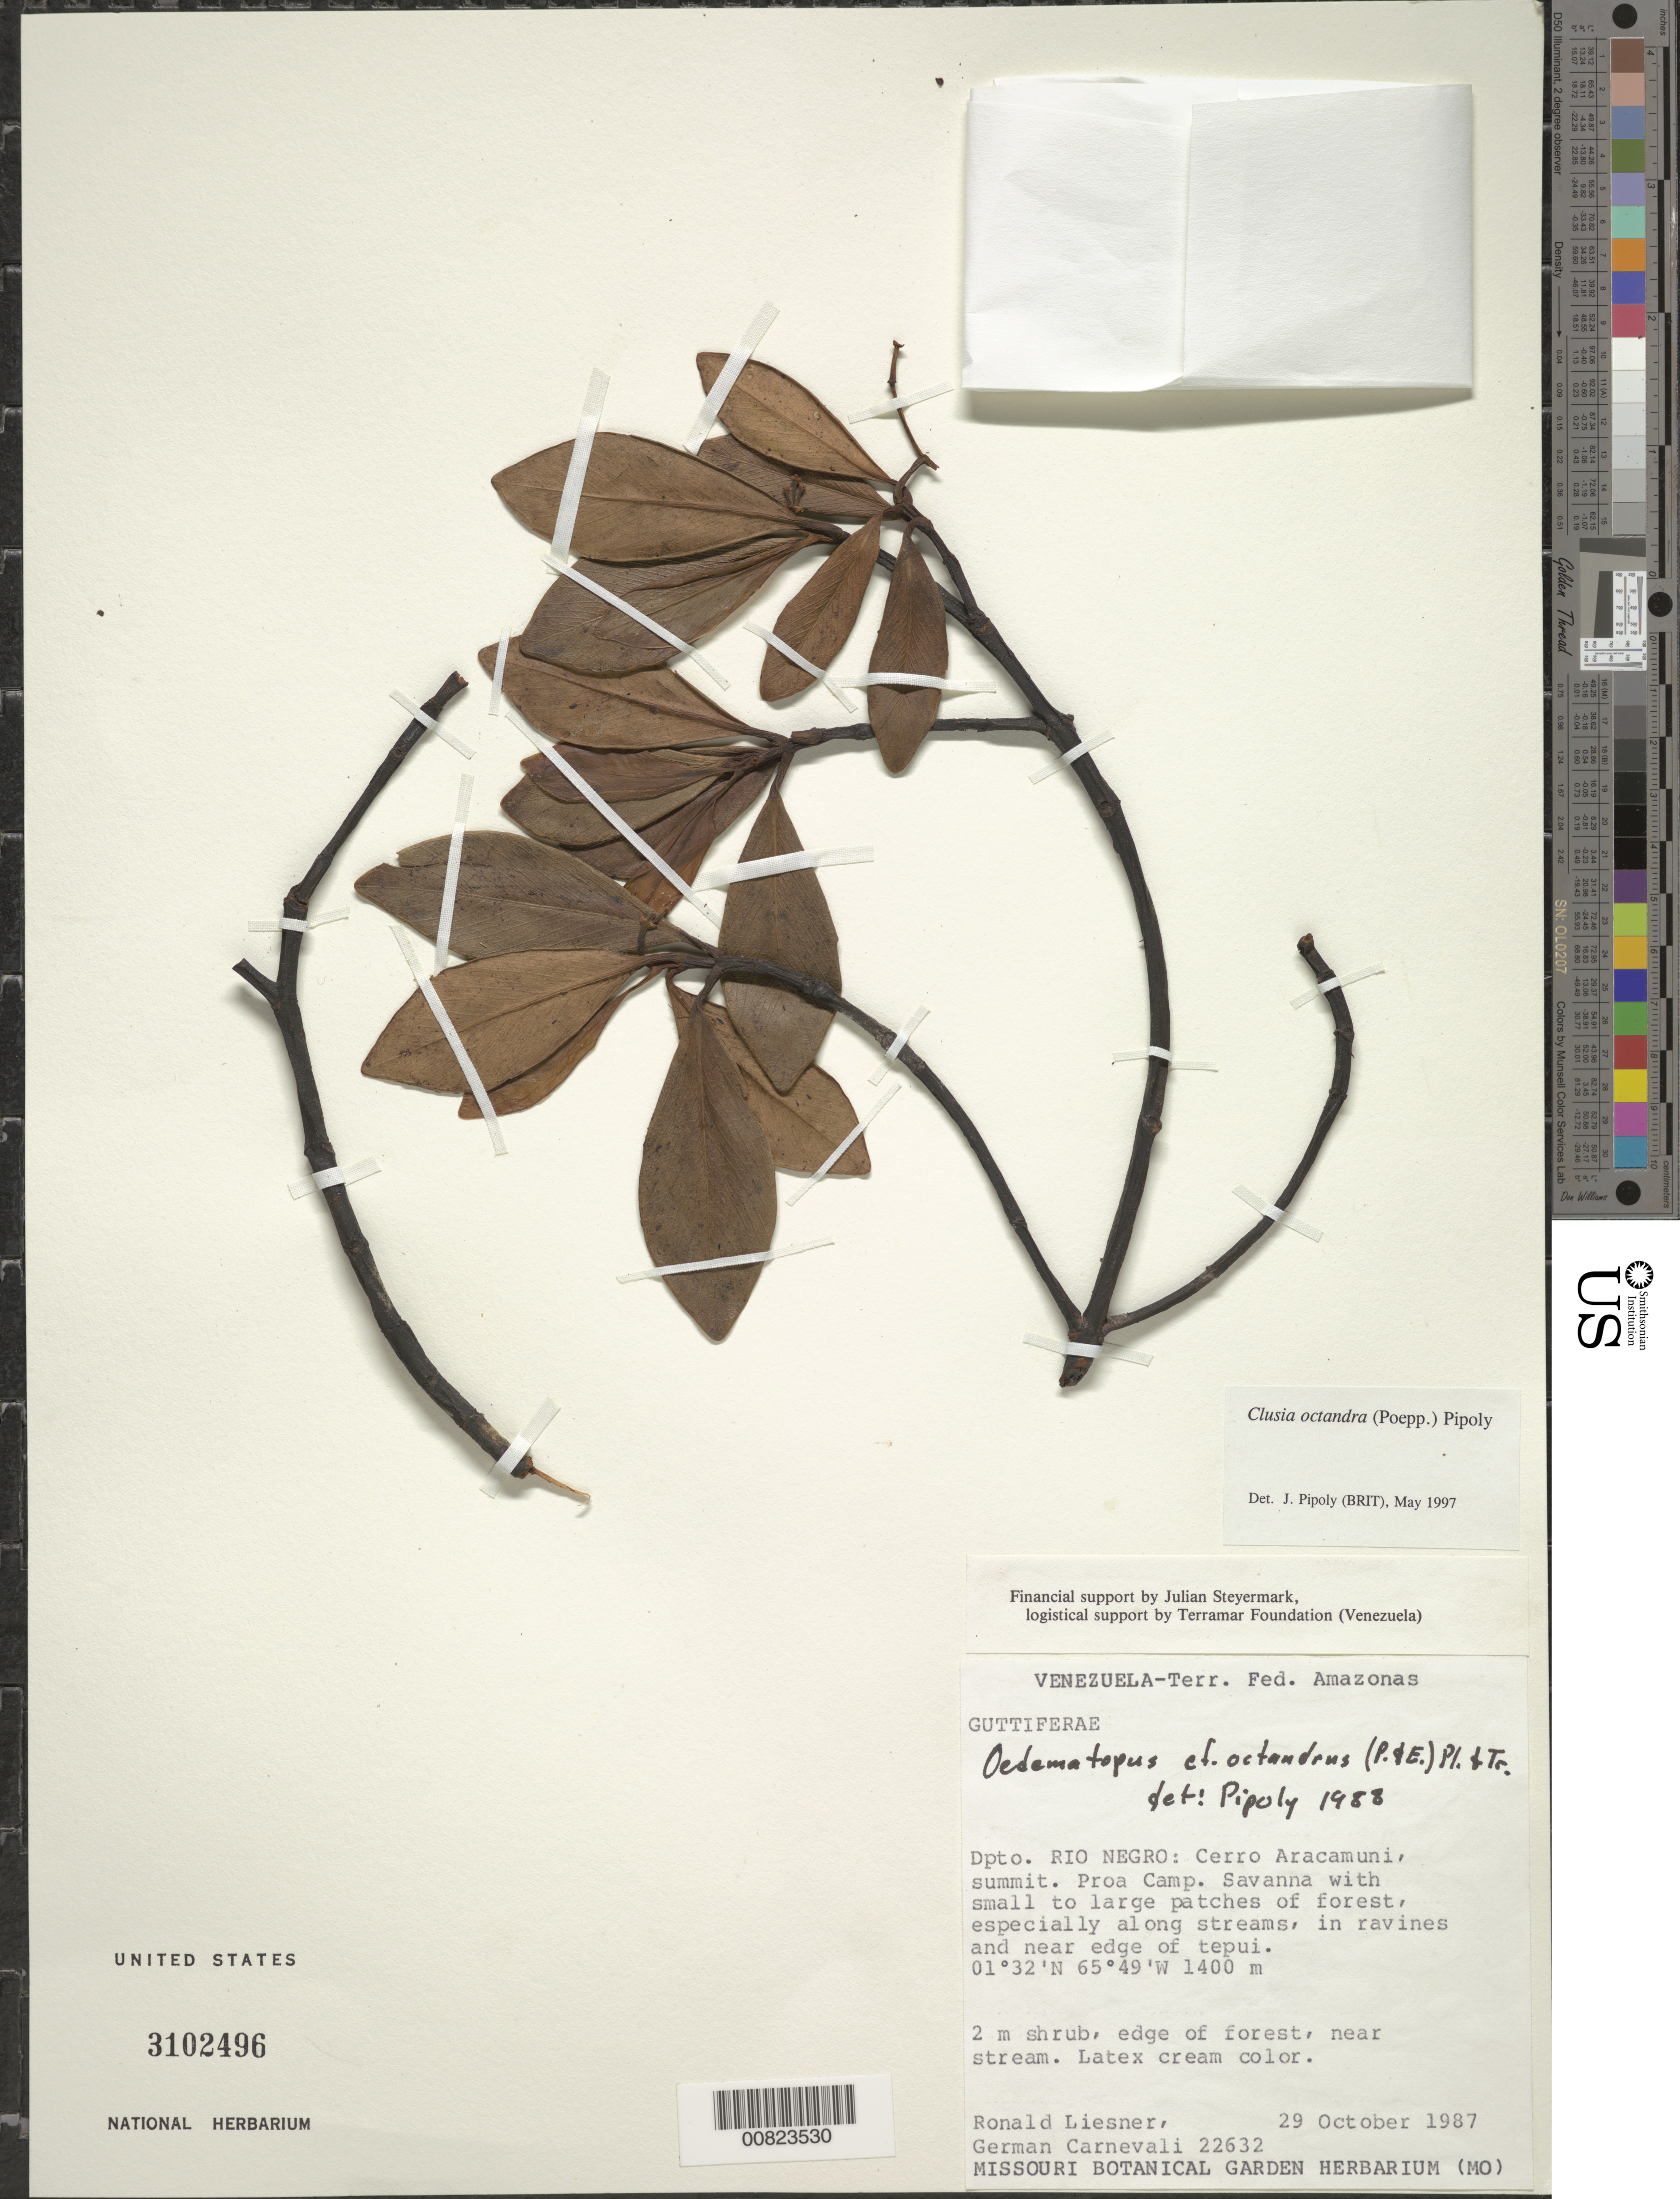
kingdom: Plantae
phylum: Tracheophyta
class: Magnoliopsida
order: Malpighiales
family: Clusiaceae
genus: Clusia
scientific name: Clusia octandra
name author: (Poepp.) Pipoly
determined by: Pipoly, J. J., III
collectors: R. L. Liesner & G. Carnevali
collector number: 22632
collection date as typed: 29-Oct-87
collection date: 1987-10-29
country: Venezuela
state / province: Amazonas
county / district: Río Negro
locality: Cerro Aracamuni, summit; Proa camp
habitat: Savanna with small to large patches of forest, especially along streams, in ravines and near edge of tepui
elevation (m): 1400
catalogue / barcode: US 3102496